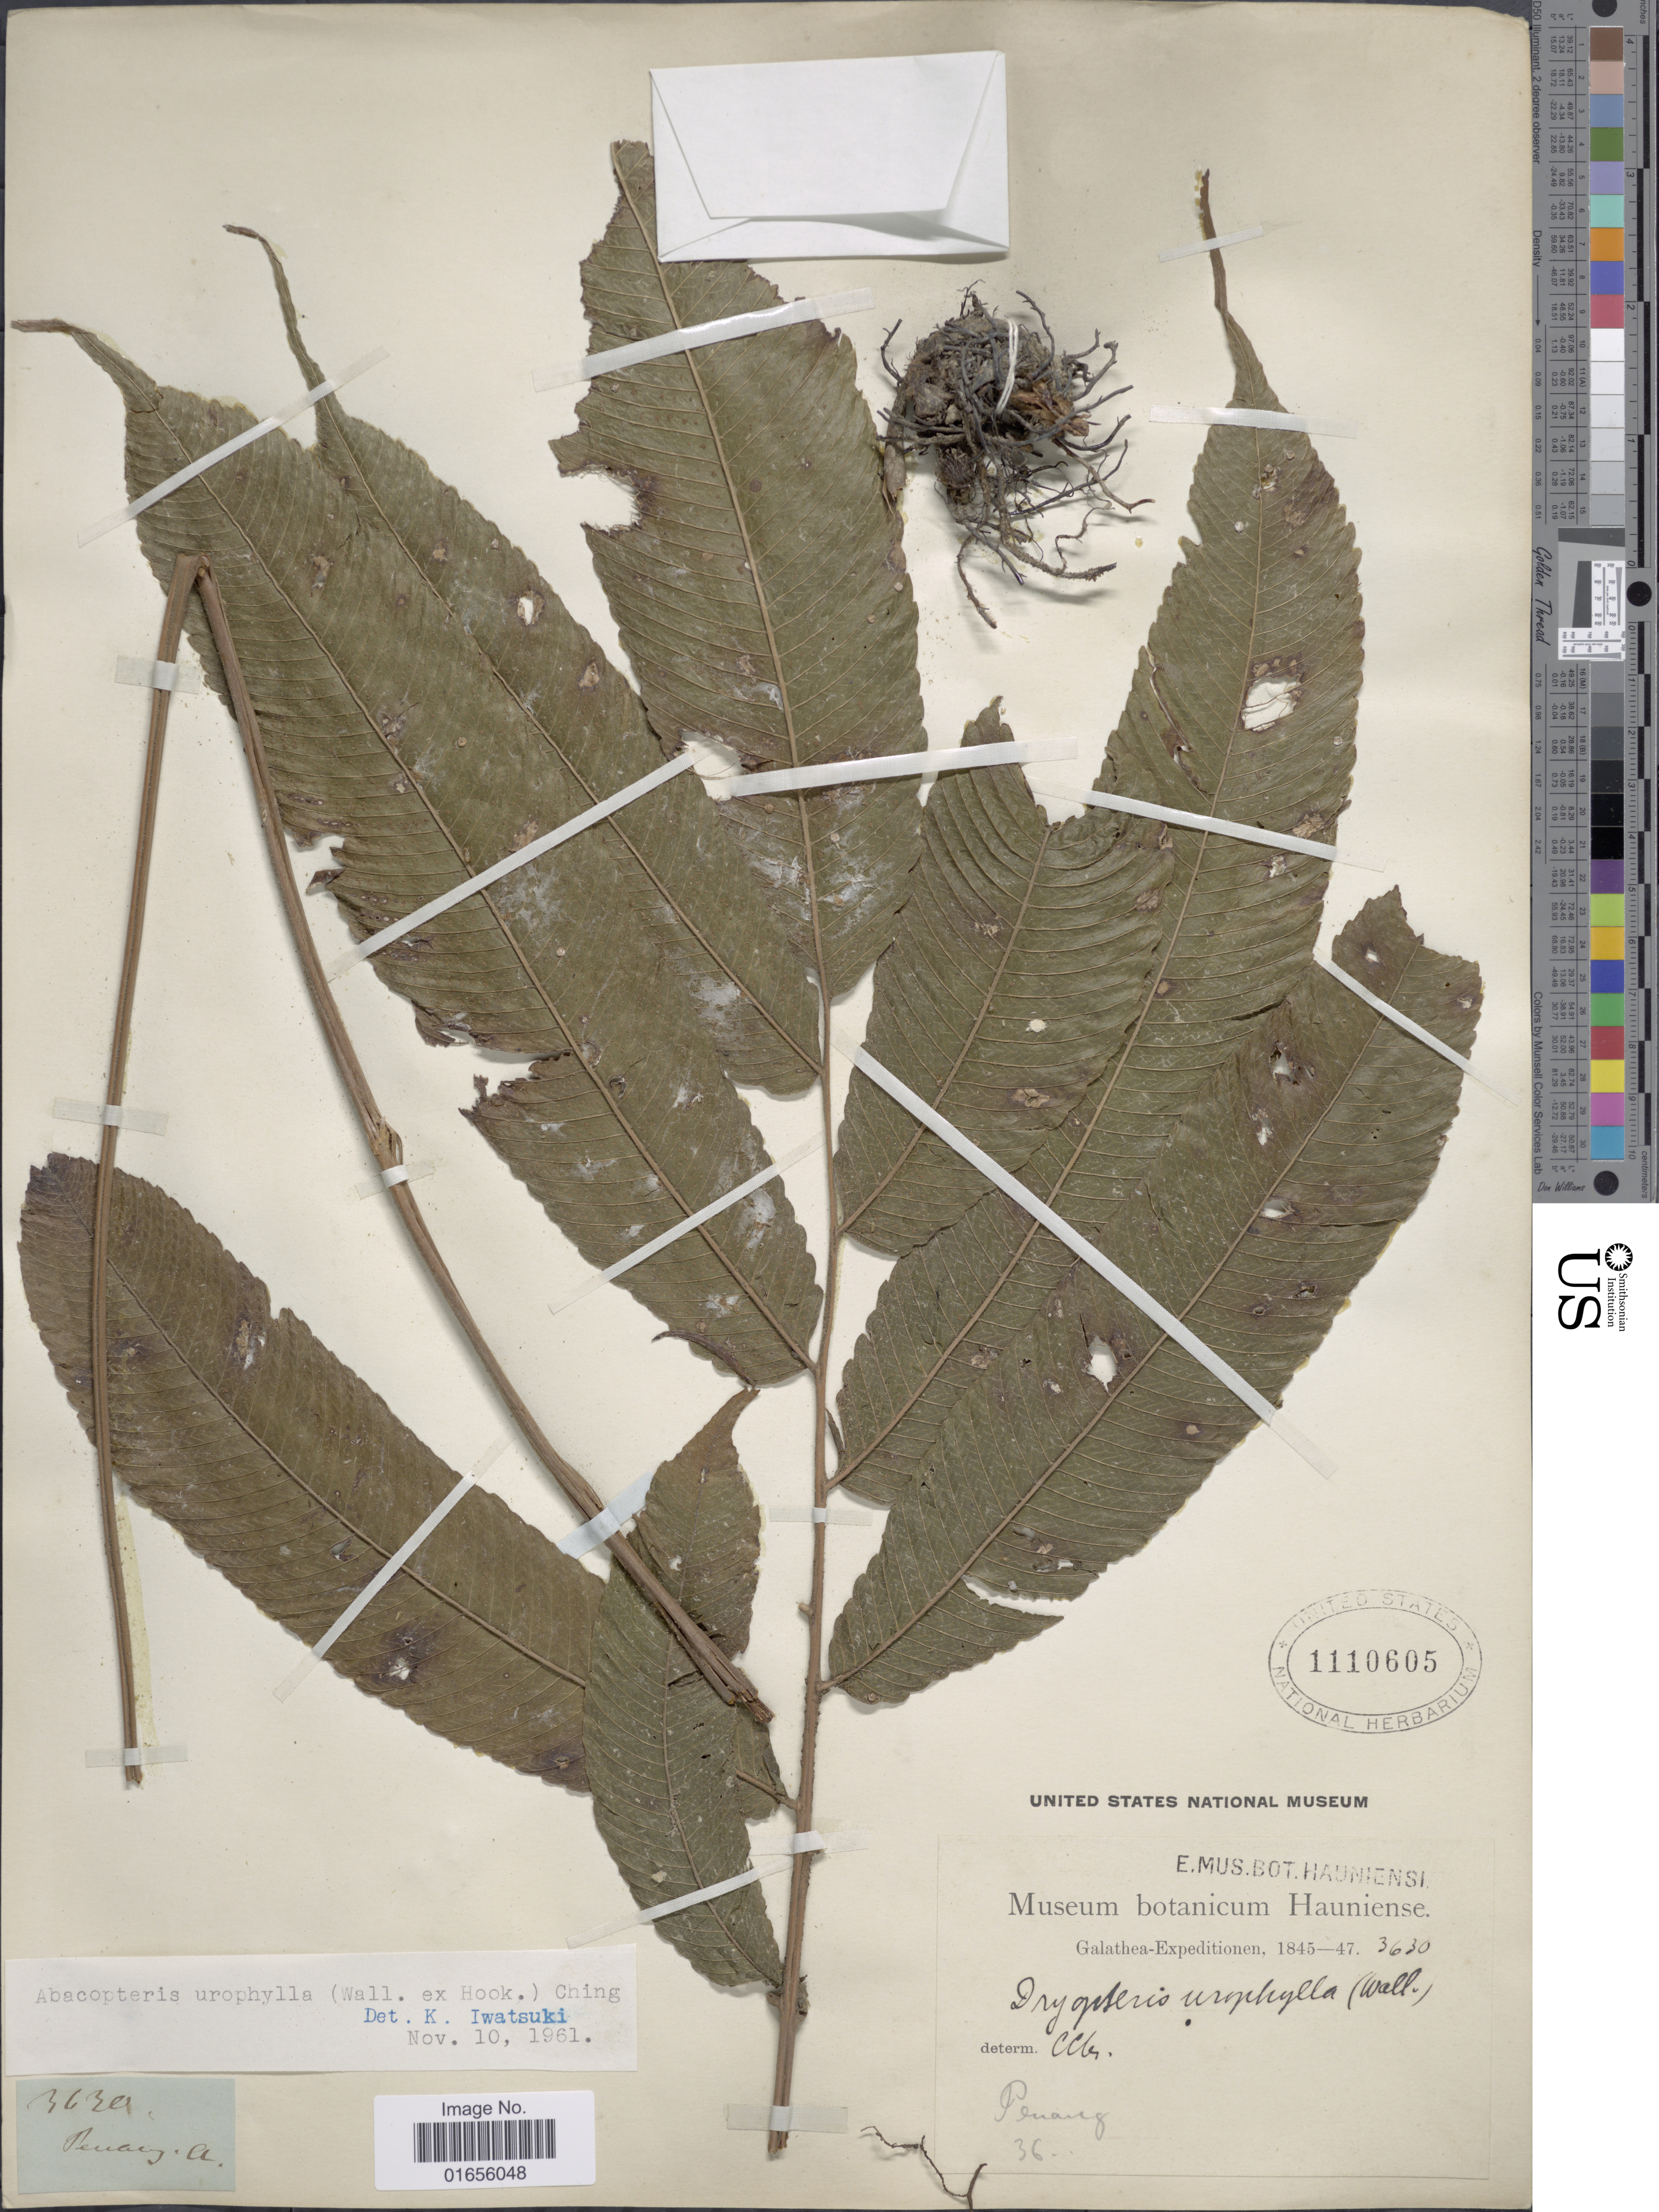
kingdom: Plantae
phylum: Tracheophyta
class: Polypodiopsida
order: Polypodiales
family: Thelypteridaceae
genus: Pronephrium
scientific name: Pronephrium repandum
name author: (Fée) Holttum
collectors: Galathea Expedition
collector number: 3630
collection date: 1845/1847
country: Malaysia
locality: Penang [interpreted]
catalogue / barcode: US 1110605